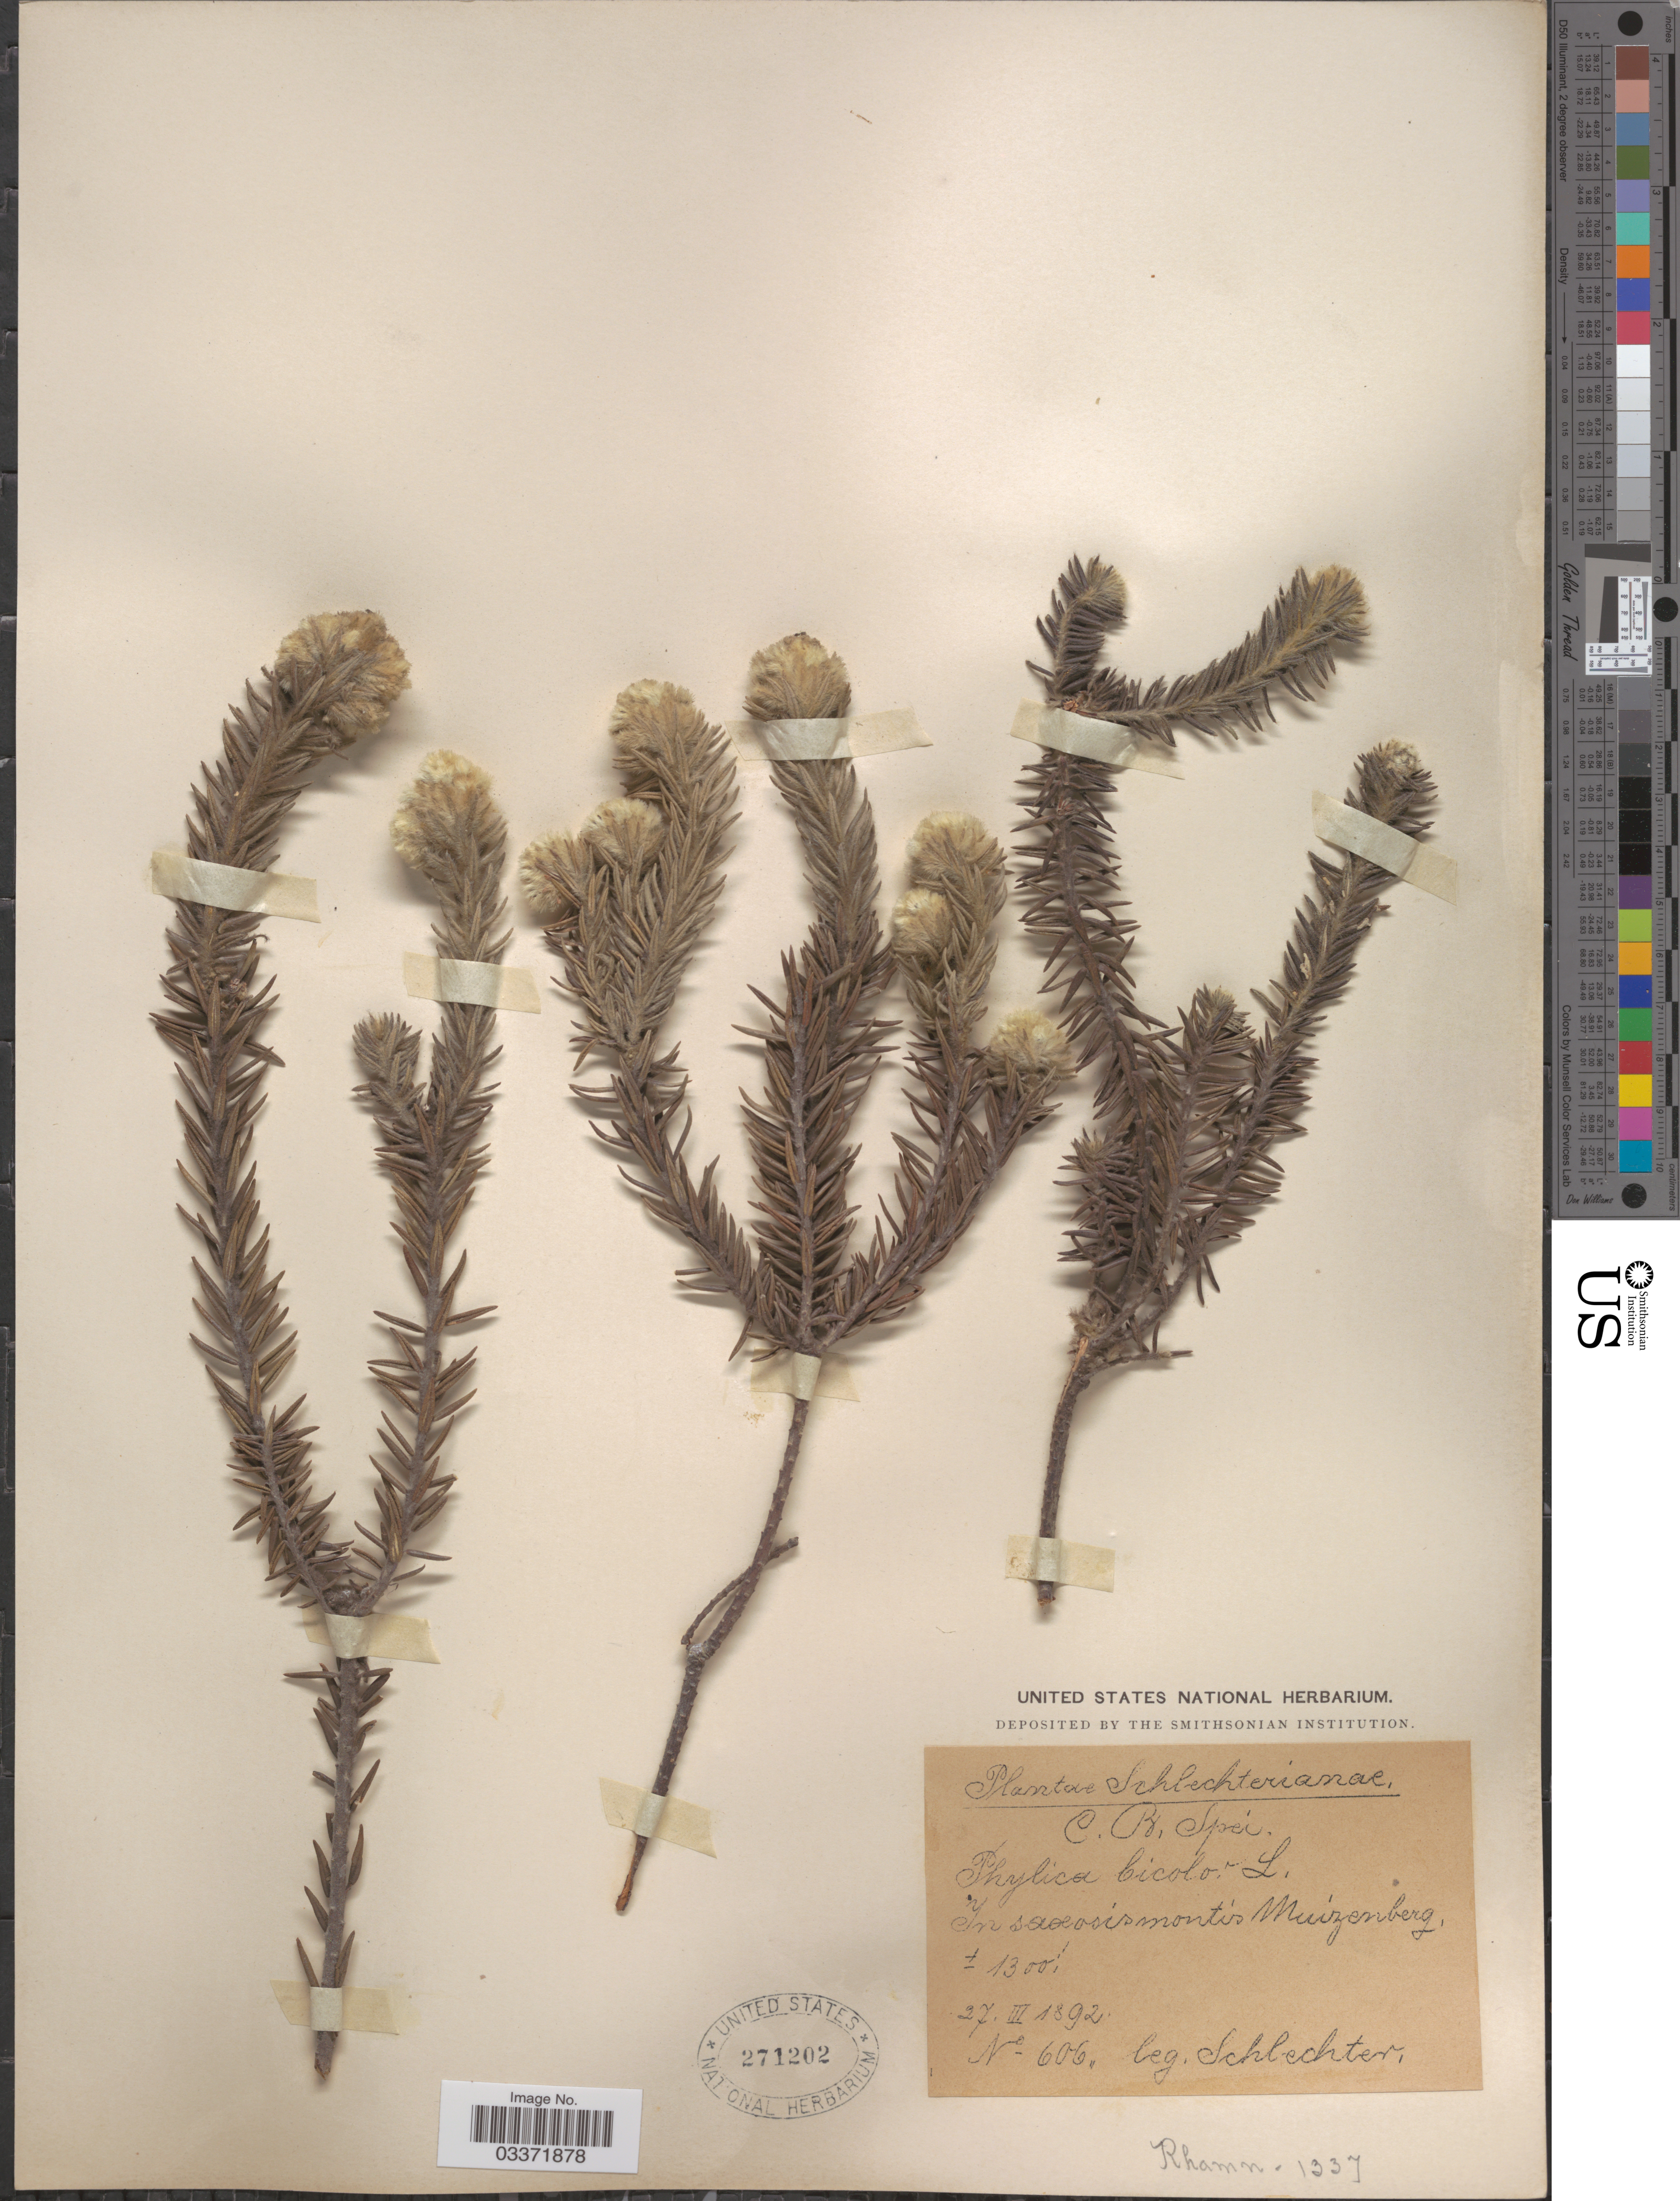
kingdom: Plantae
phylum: Tracheophyta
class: Magnoliopsida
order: Rosales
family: Rhamnaceae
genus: Phylica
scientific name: Phylica bicolor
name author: L.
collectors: Schlechter, --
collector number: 606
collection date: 1892-03-27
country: South Africa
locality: In saxosis montis Muizenberg.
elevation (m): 396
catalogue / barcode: US 271202